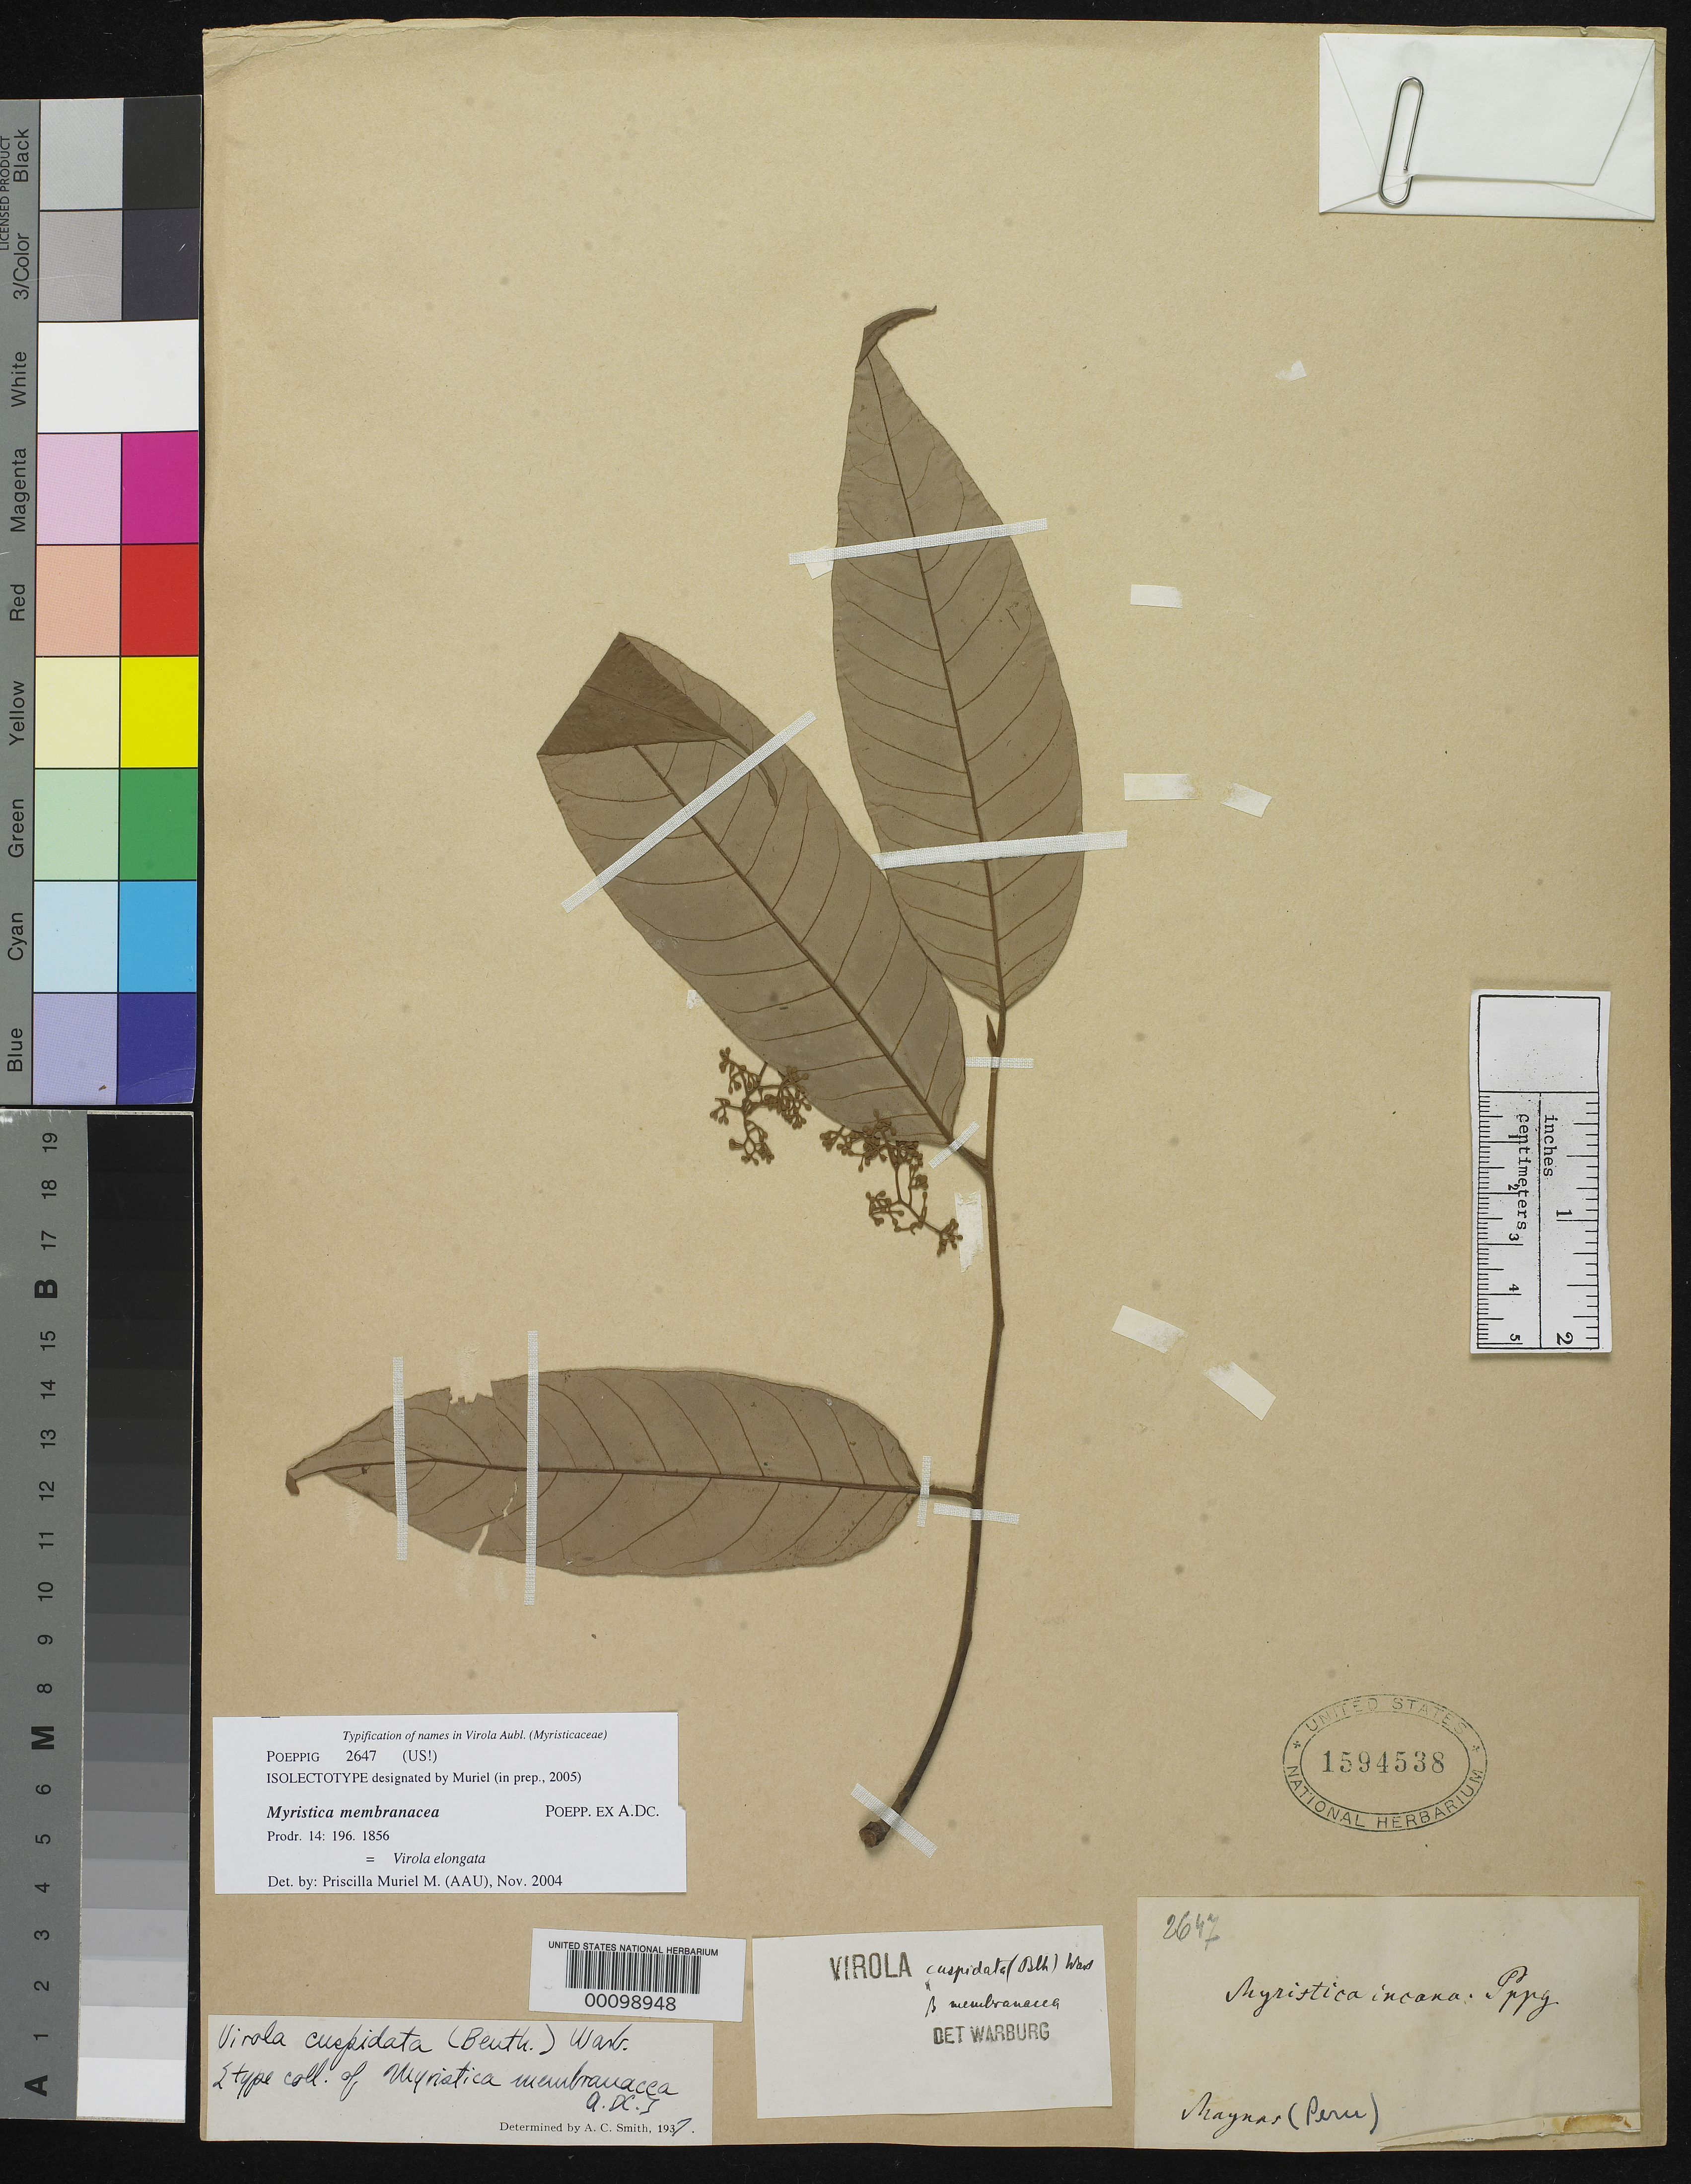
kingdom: Plantae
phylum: Tracheophyta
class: Magnoliopsida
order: Magnoliales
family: Myristicaceae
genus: Myristica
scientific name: Myristica membranacea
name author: Poepp. ex DC.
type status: Isotype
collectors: E. F. Poeppig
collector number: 2647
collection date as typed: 1831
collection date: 1831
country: Peru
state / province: Loreto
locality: Maynas.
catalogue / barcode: US 1594538